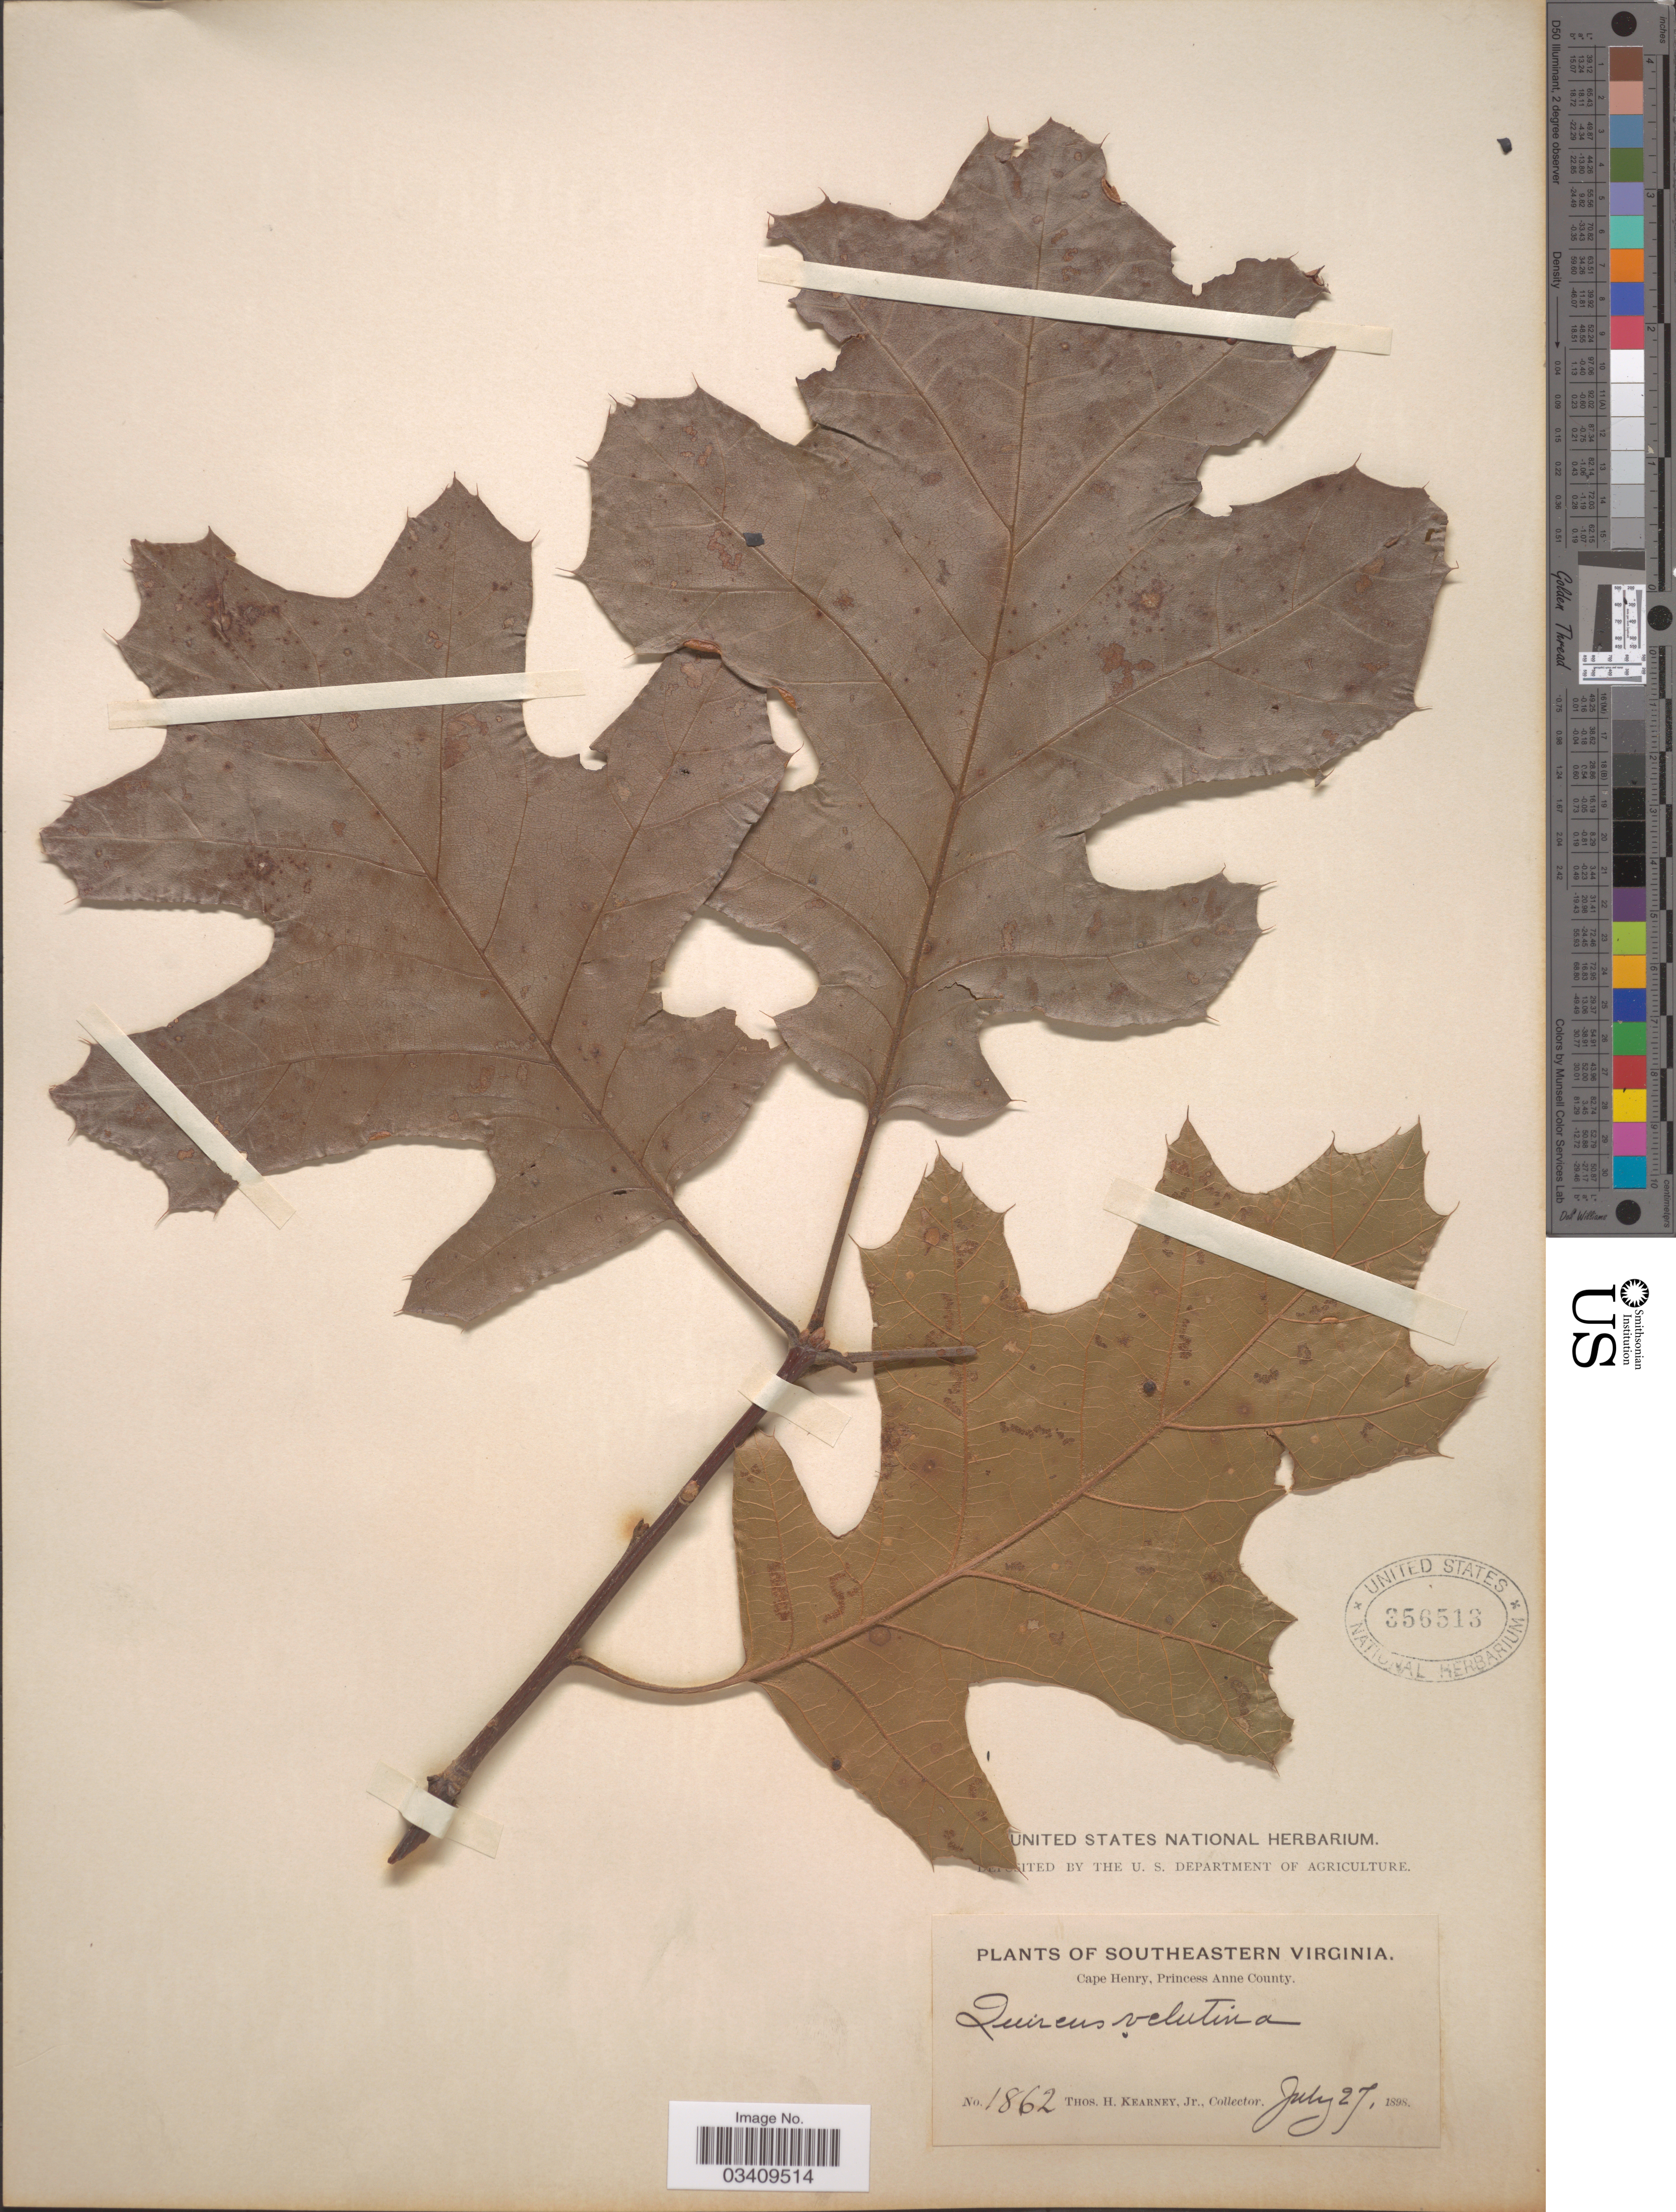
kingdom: Plantae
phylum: Tracheophyta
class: Magnoliopsida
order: Fagales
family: Fagaceae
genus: Quercus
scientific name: Quercus velutina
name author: Lam.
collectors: T. H. Kearney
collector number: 1862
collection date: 1898-07-27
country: United States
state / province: Virginia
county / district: City of Virginia Beach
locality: Southeastern Virginia. Cape Henry, Princess Anne (=historic county name) County.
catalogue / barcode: US 356513